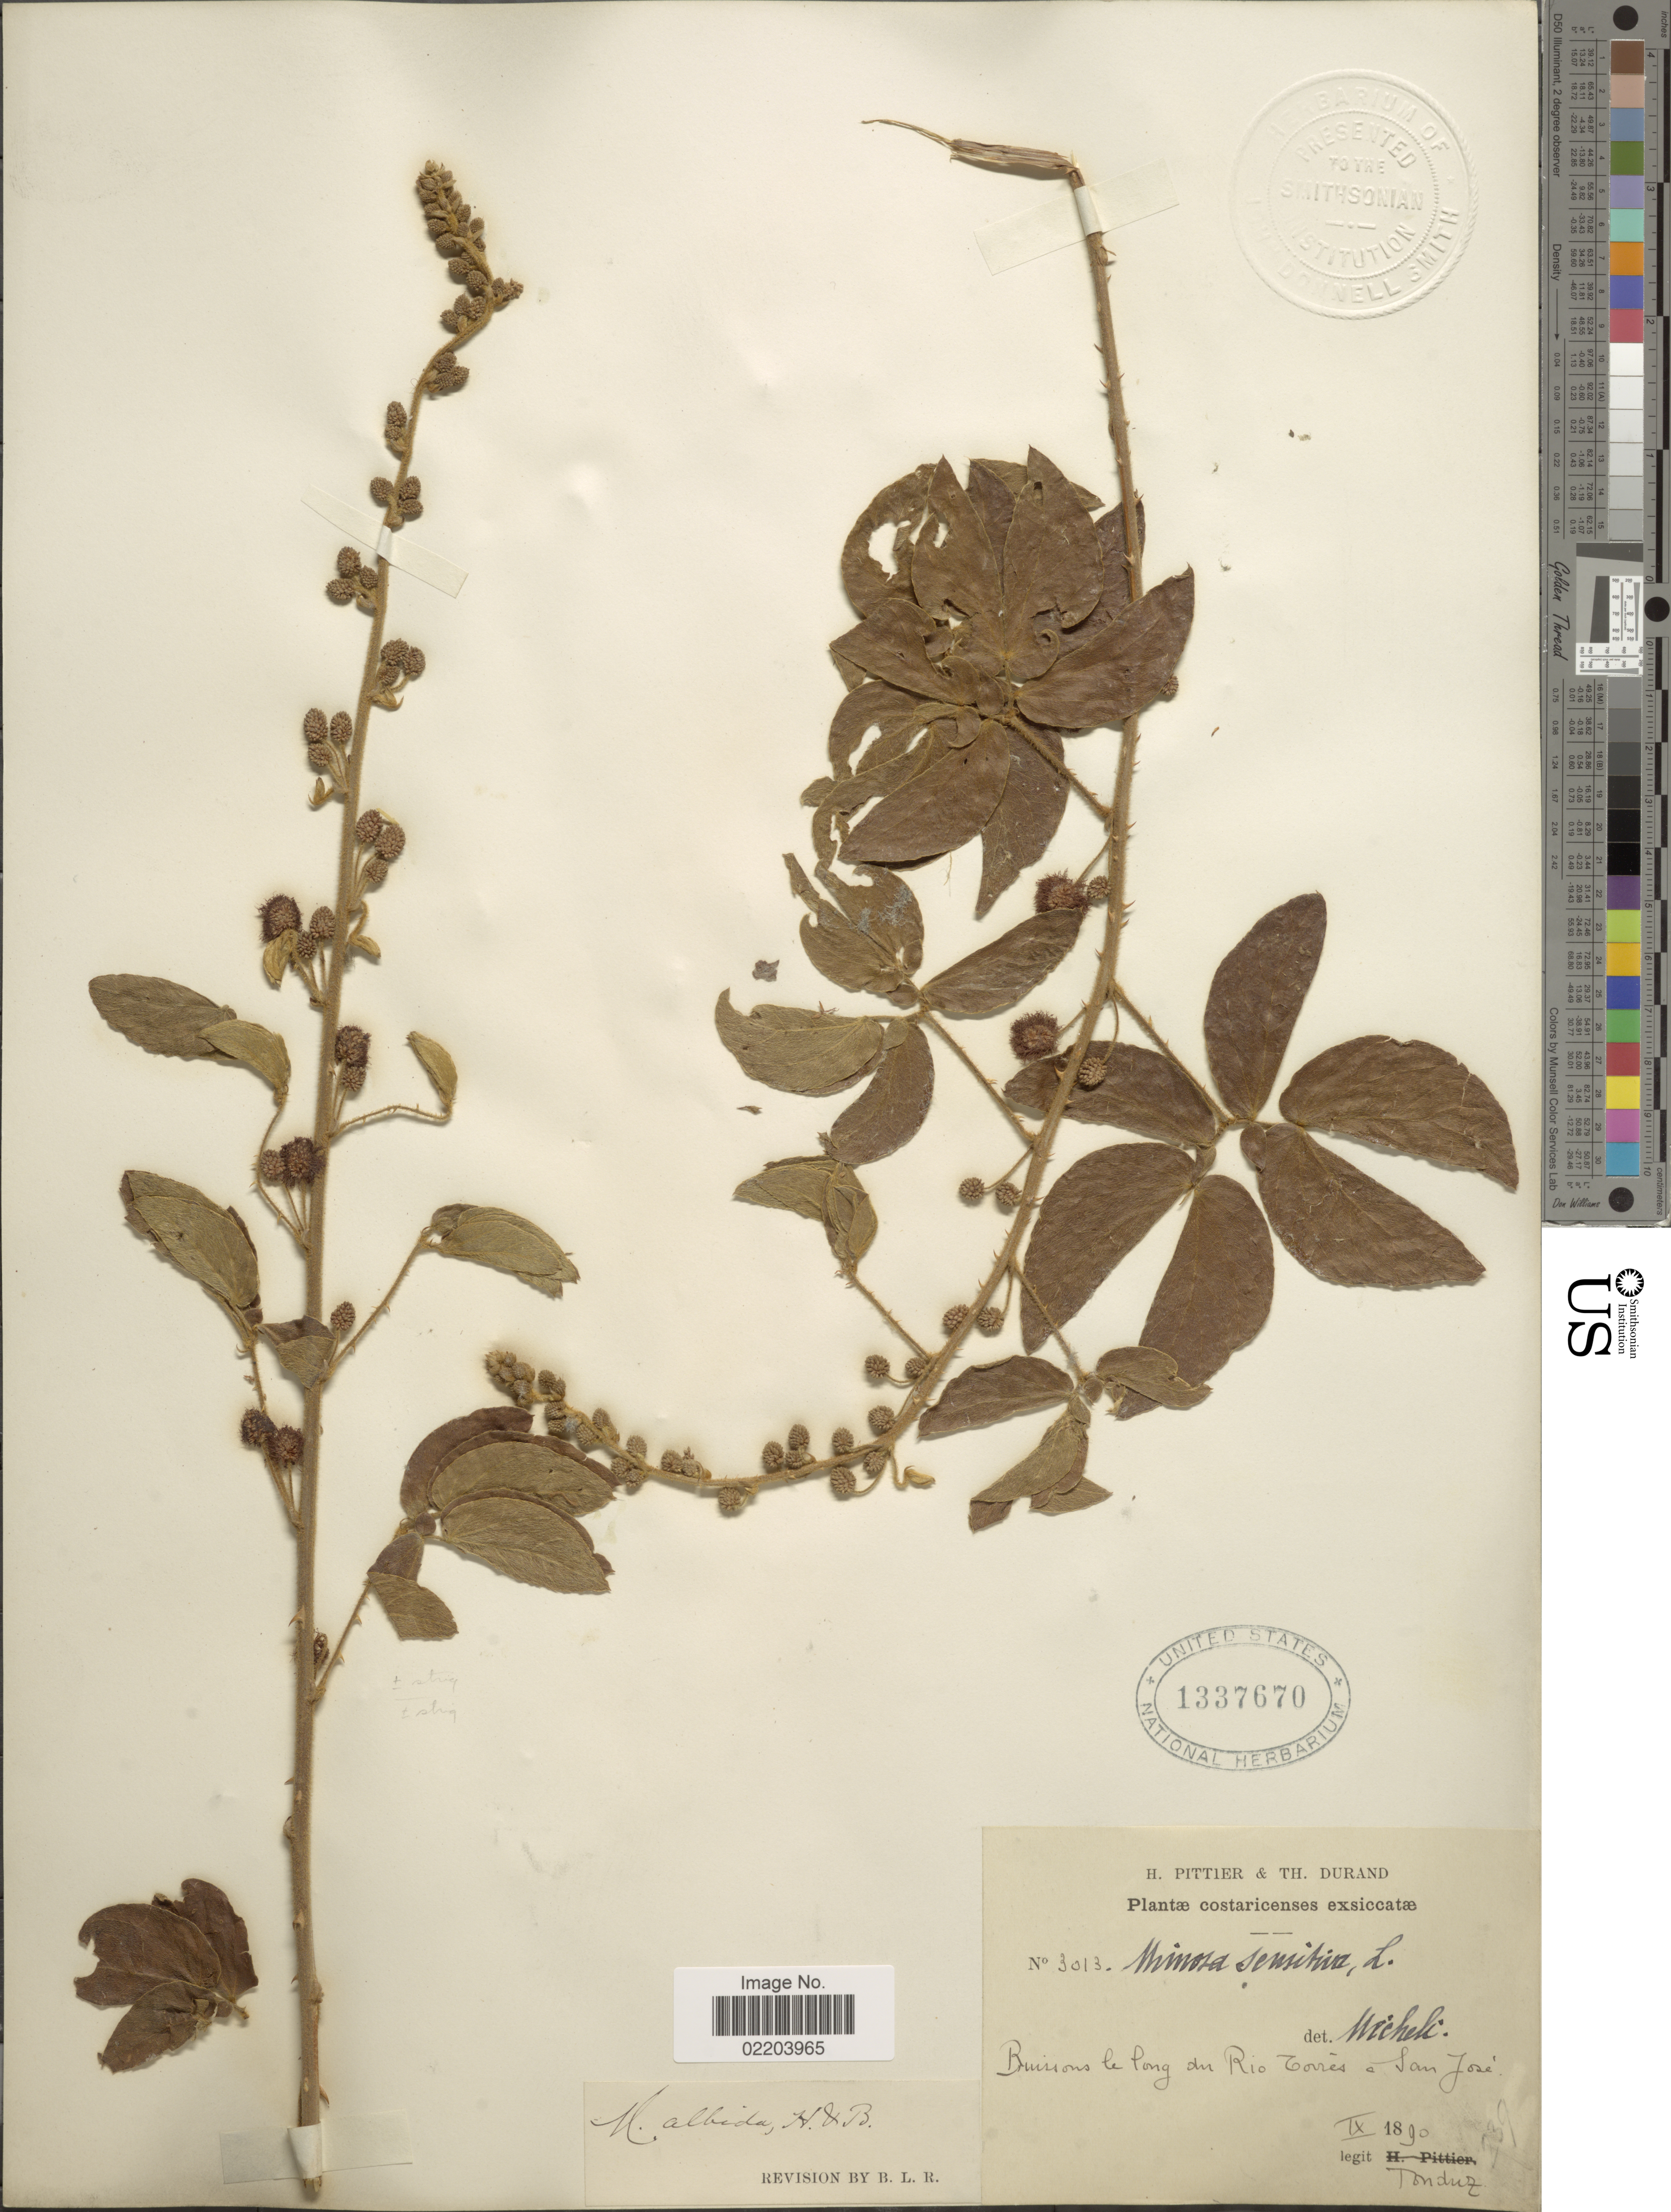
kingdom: Plantae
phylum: Tracheophyta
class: Magnoliopsida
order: Fabales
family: Fabaceae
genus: Mimosa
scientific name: Mimosa albida var. strigosa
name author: (Willd.) B.L. Rob.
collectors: A. Tonduz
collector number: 3013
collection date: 1890-09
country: Costa Rica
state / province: San José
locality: Bruissons le leong du Rio Torrès a San José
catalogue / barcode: US 1337670